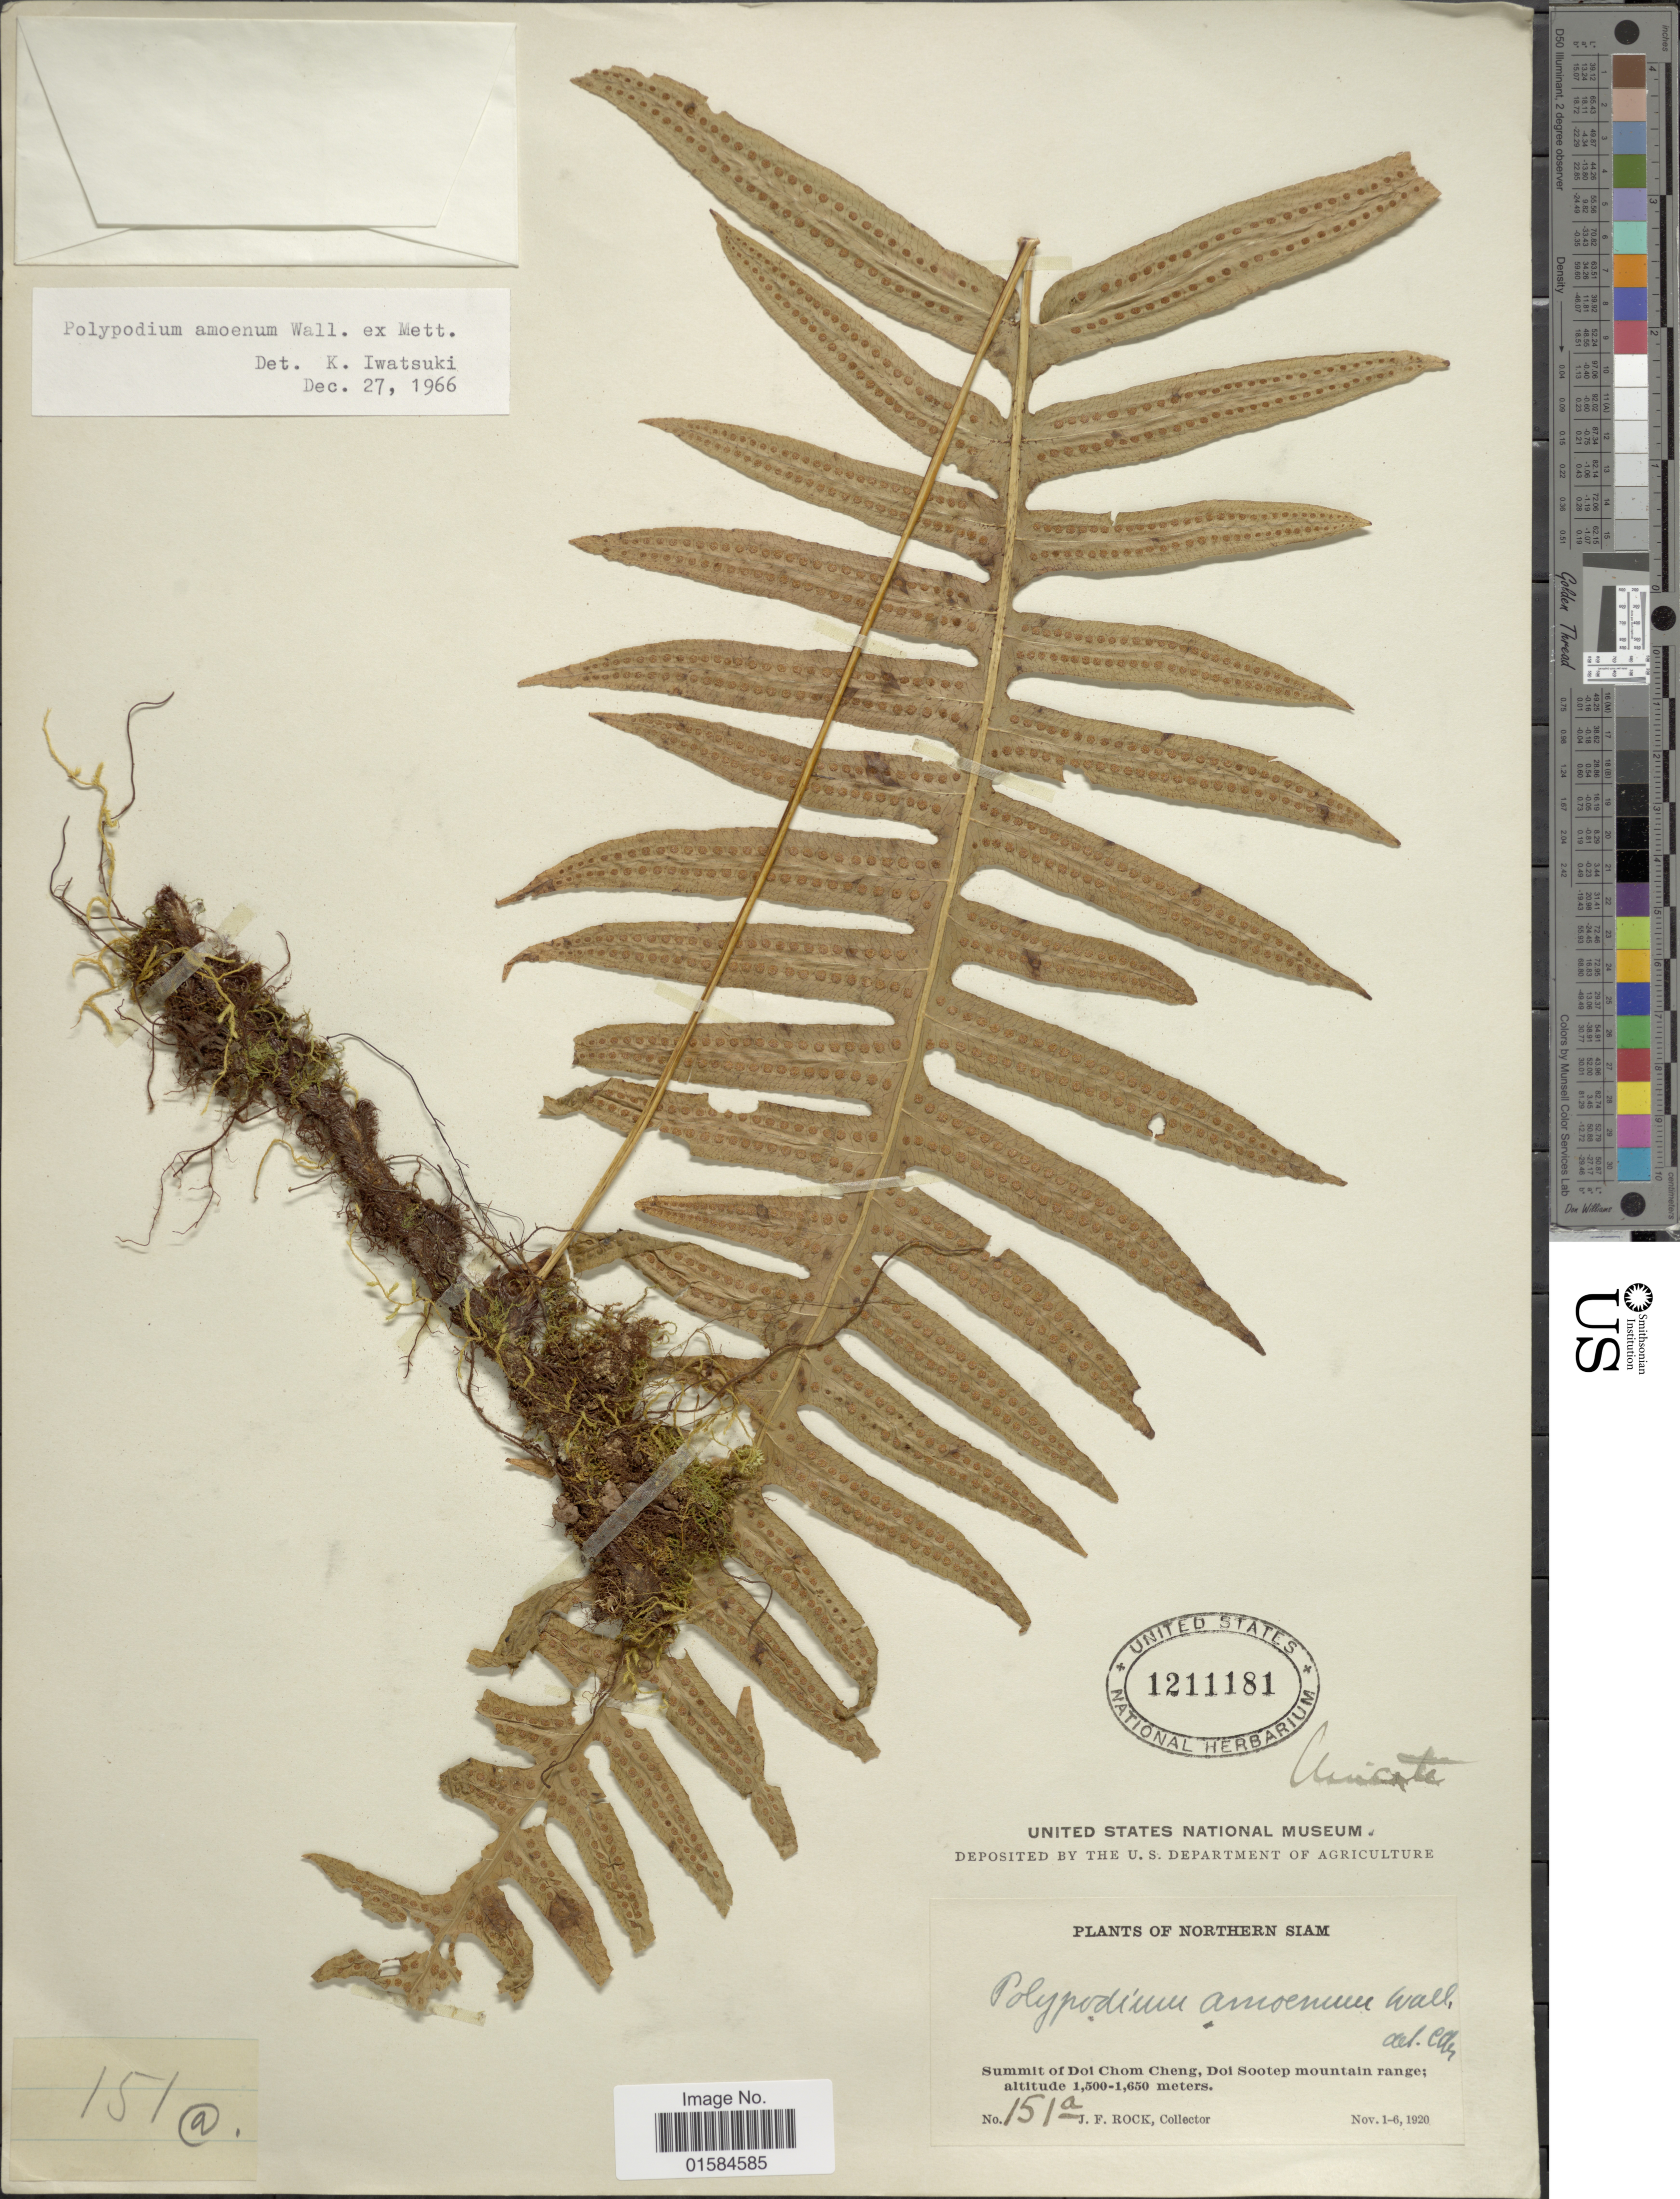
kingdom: Plantae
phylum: Tracheophyta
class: Polypodiopsida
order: Polypodiales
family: Polypodiaceae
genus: Goniophlebium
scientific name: Goniophlebium amoenum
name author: (Wall. ex Mett.) J. Sm.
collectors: J. Rock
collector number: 151a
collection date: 1920-11-01/1920-11-06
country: Thailand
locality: Northern Siam, Summit of Doi Chom Cheng, Doi Sootep mountain range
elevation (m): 1500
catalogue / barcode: US 1211181